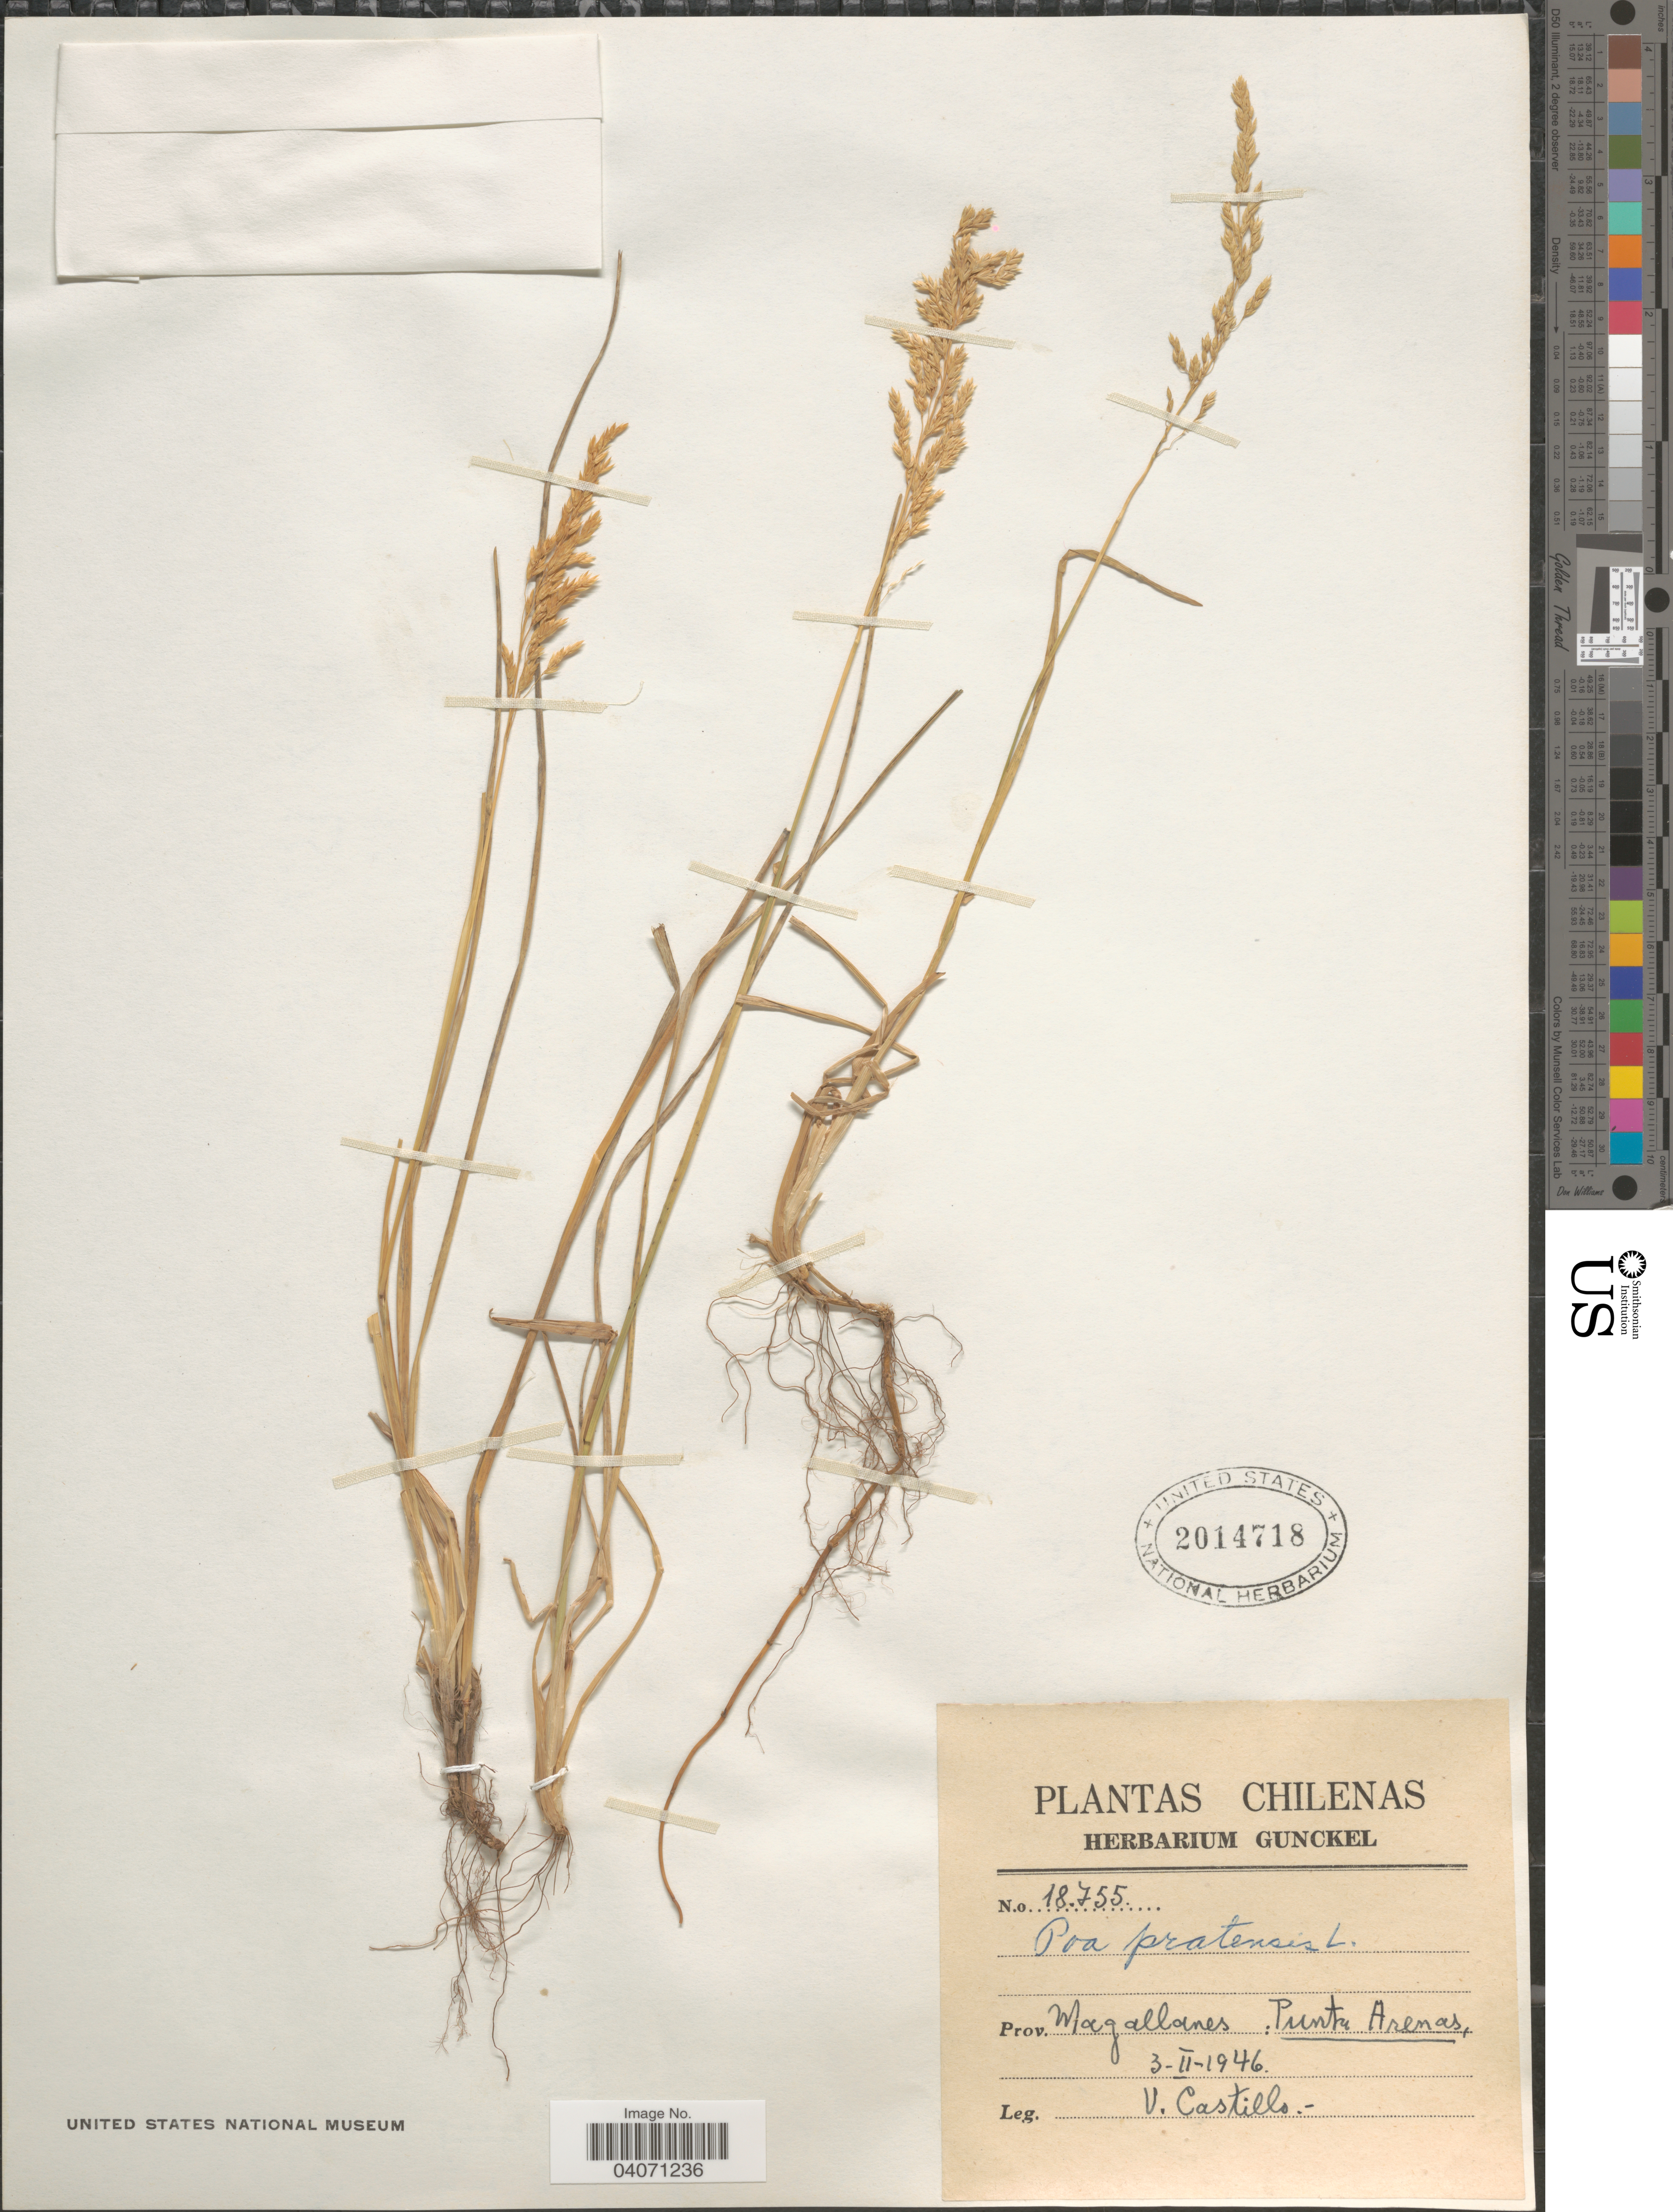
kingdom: Plantae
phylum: Tracheophyta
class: Liliopsida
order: Poales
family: Poaceae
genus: Poa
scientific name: Poa pratensis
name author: L.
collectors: V. Castillo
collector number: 18755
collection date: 1946-02-03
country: Chile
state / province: Magallanes y de la Antártica Chilena (XII)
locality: Magallanes: Punta Arenas.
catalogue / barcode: US 2014718